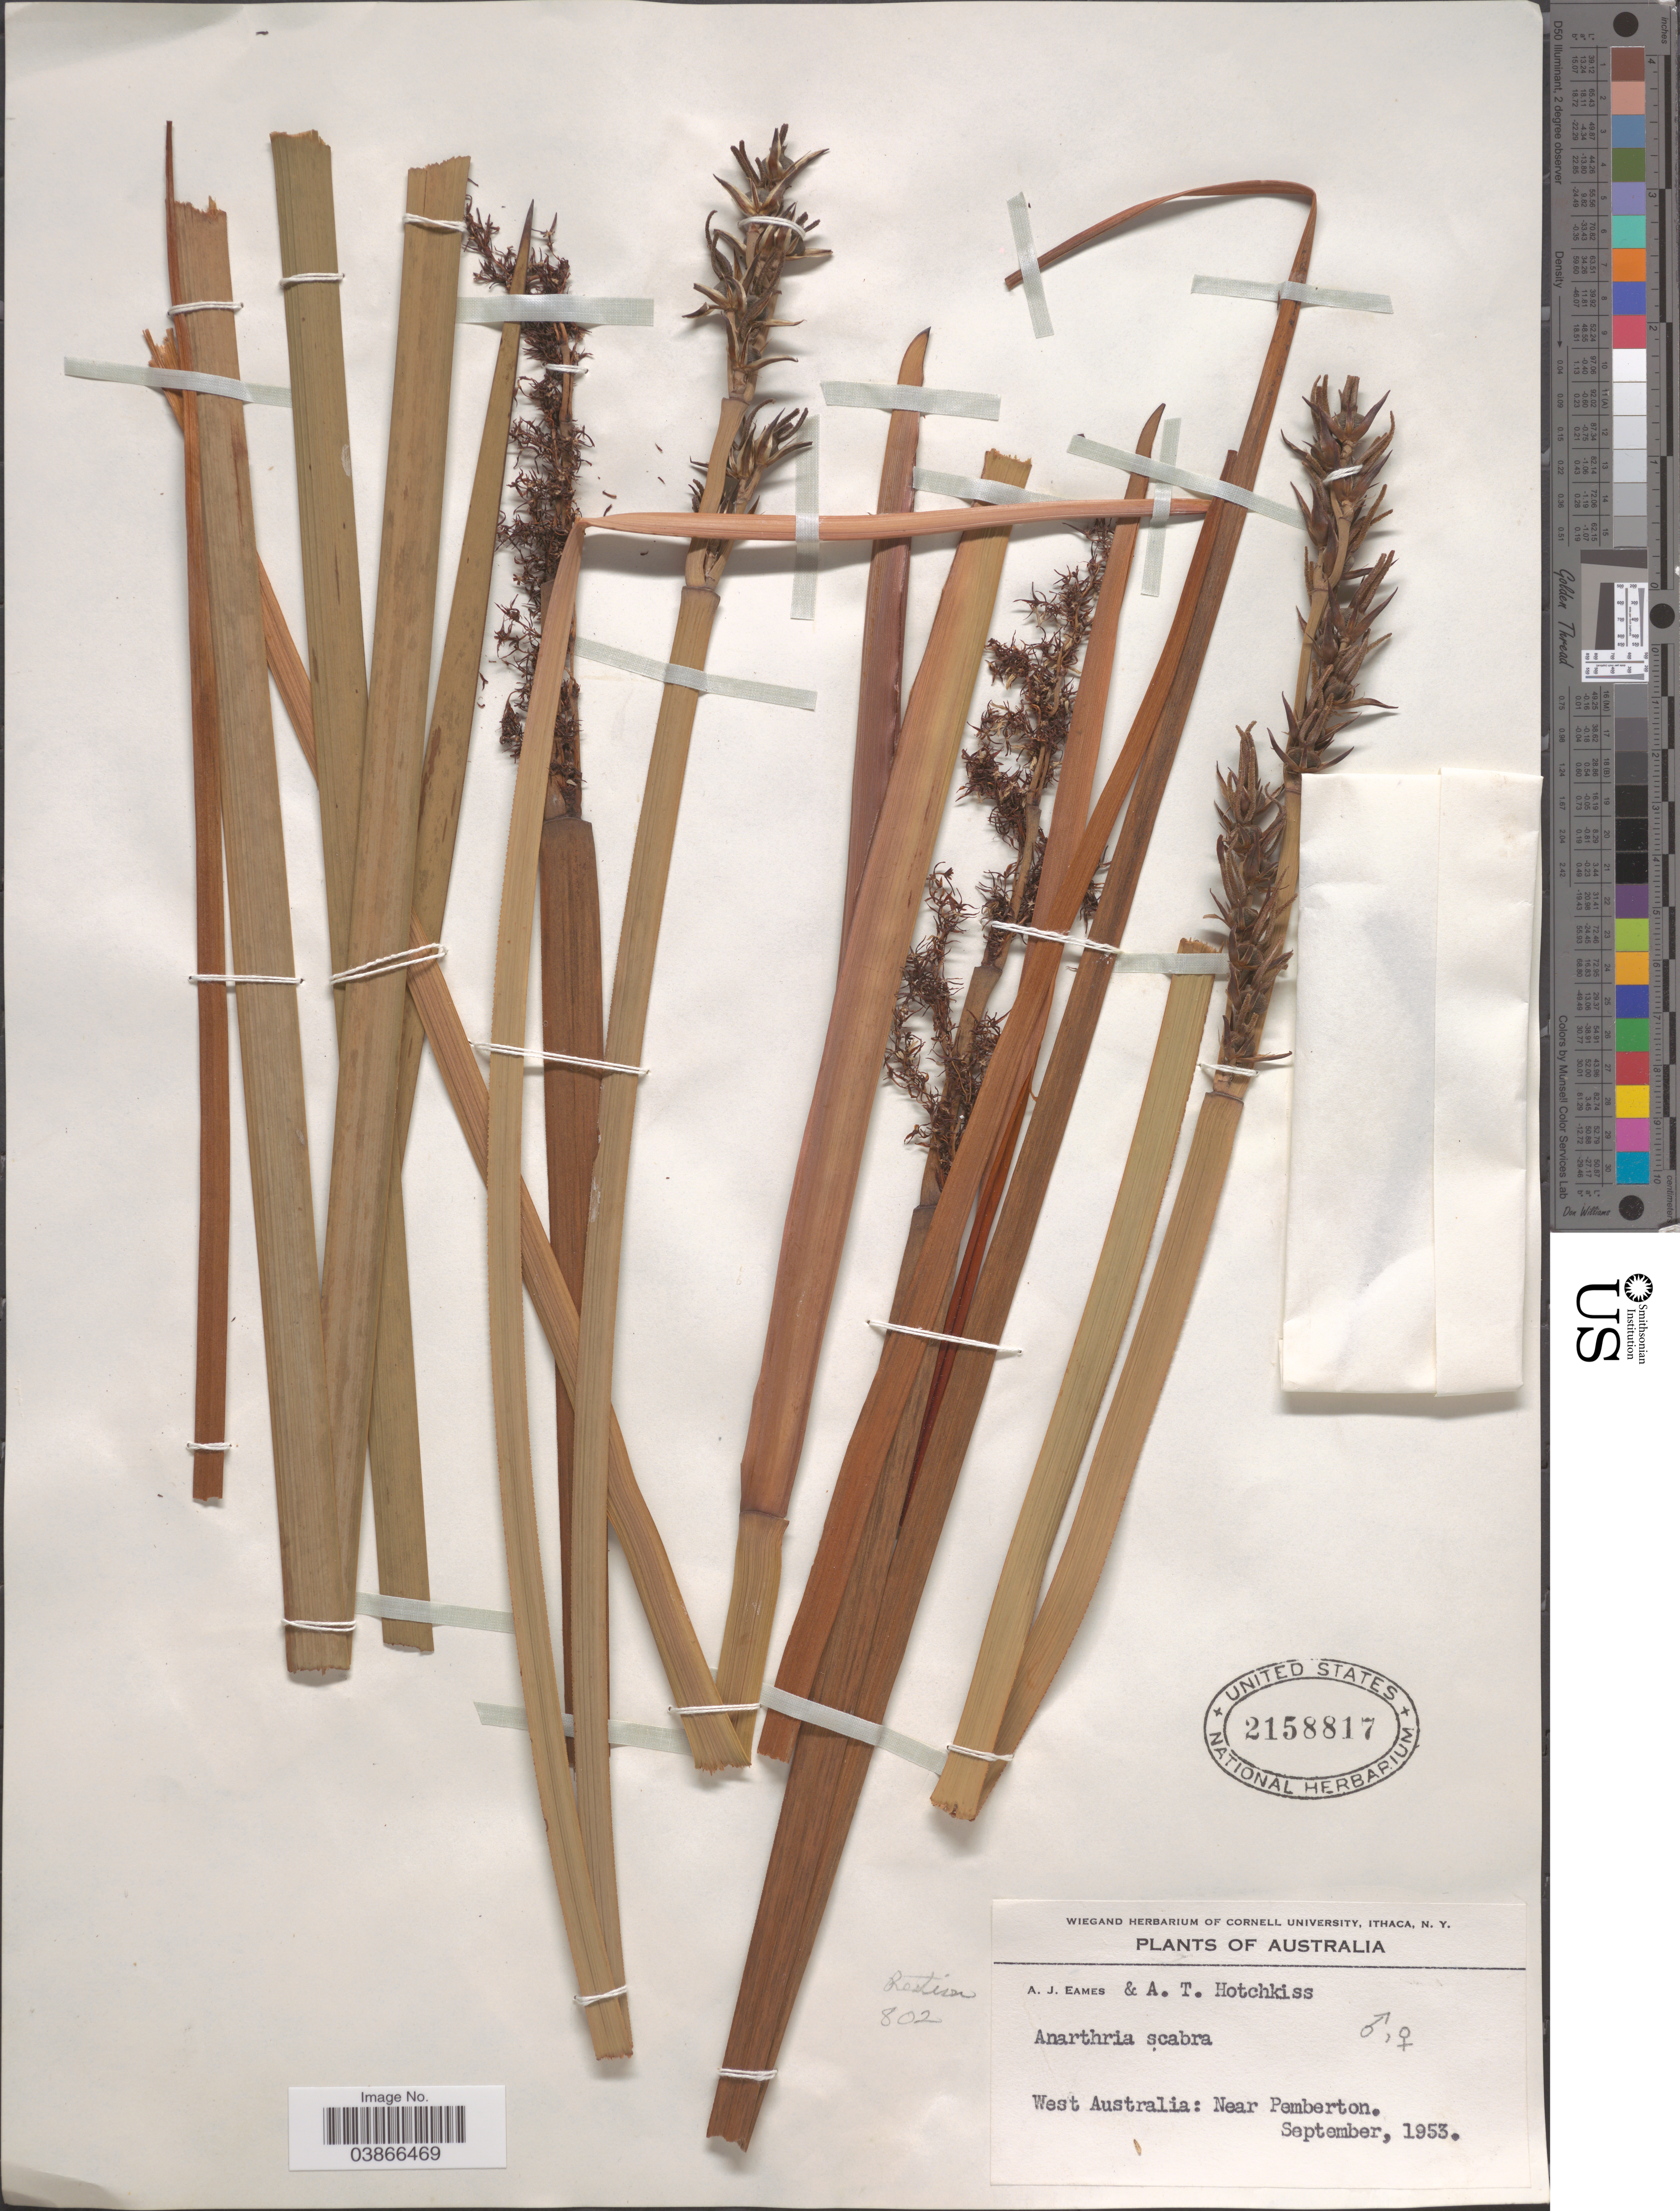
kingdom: Plantae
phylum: Tracheophyta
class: Liliopsida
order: Poales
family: Restionaceae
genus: Anarthria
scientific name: Anarthria scabra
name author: R. Br.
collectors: A. J. Eames & A. Hotchkiss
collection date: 1953-09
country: Australia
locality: West Australia: Near Pemberton.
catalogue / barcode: US 2158817